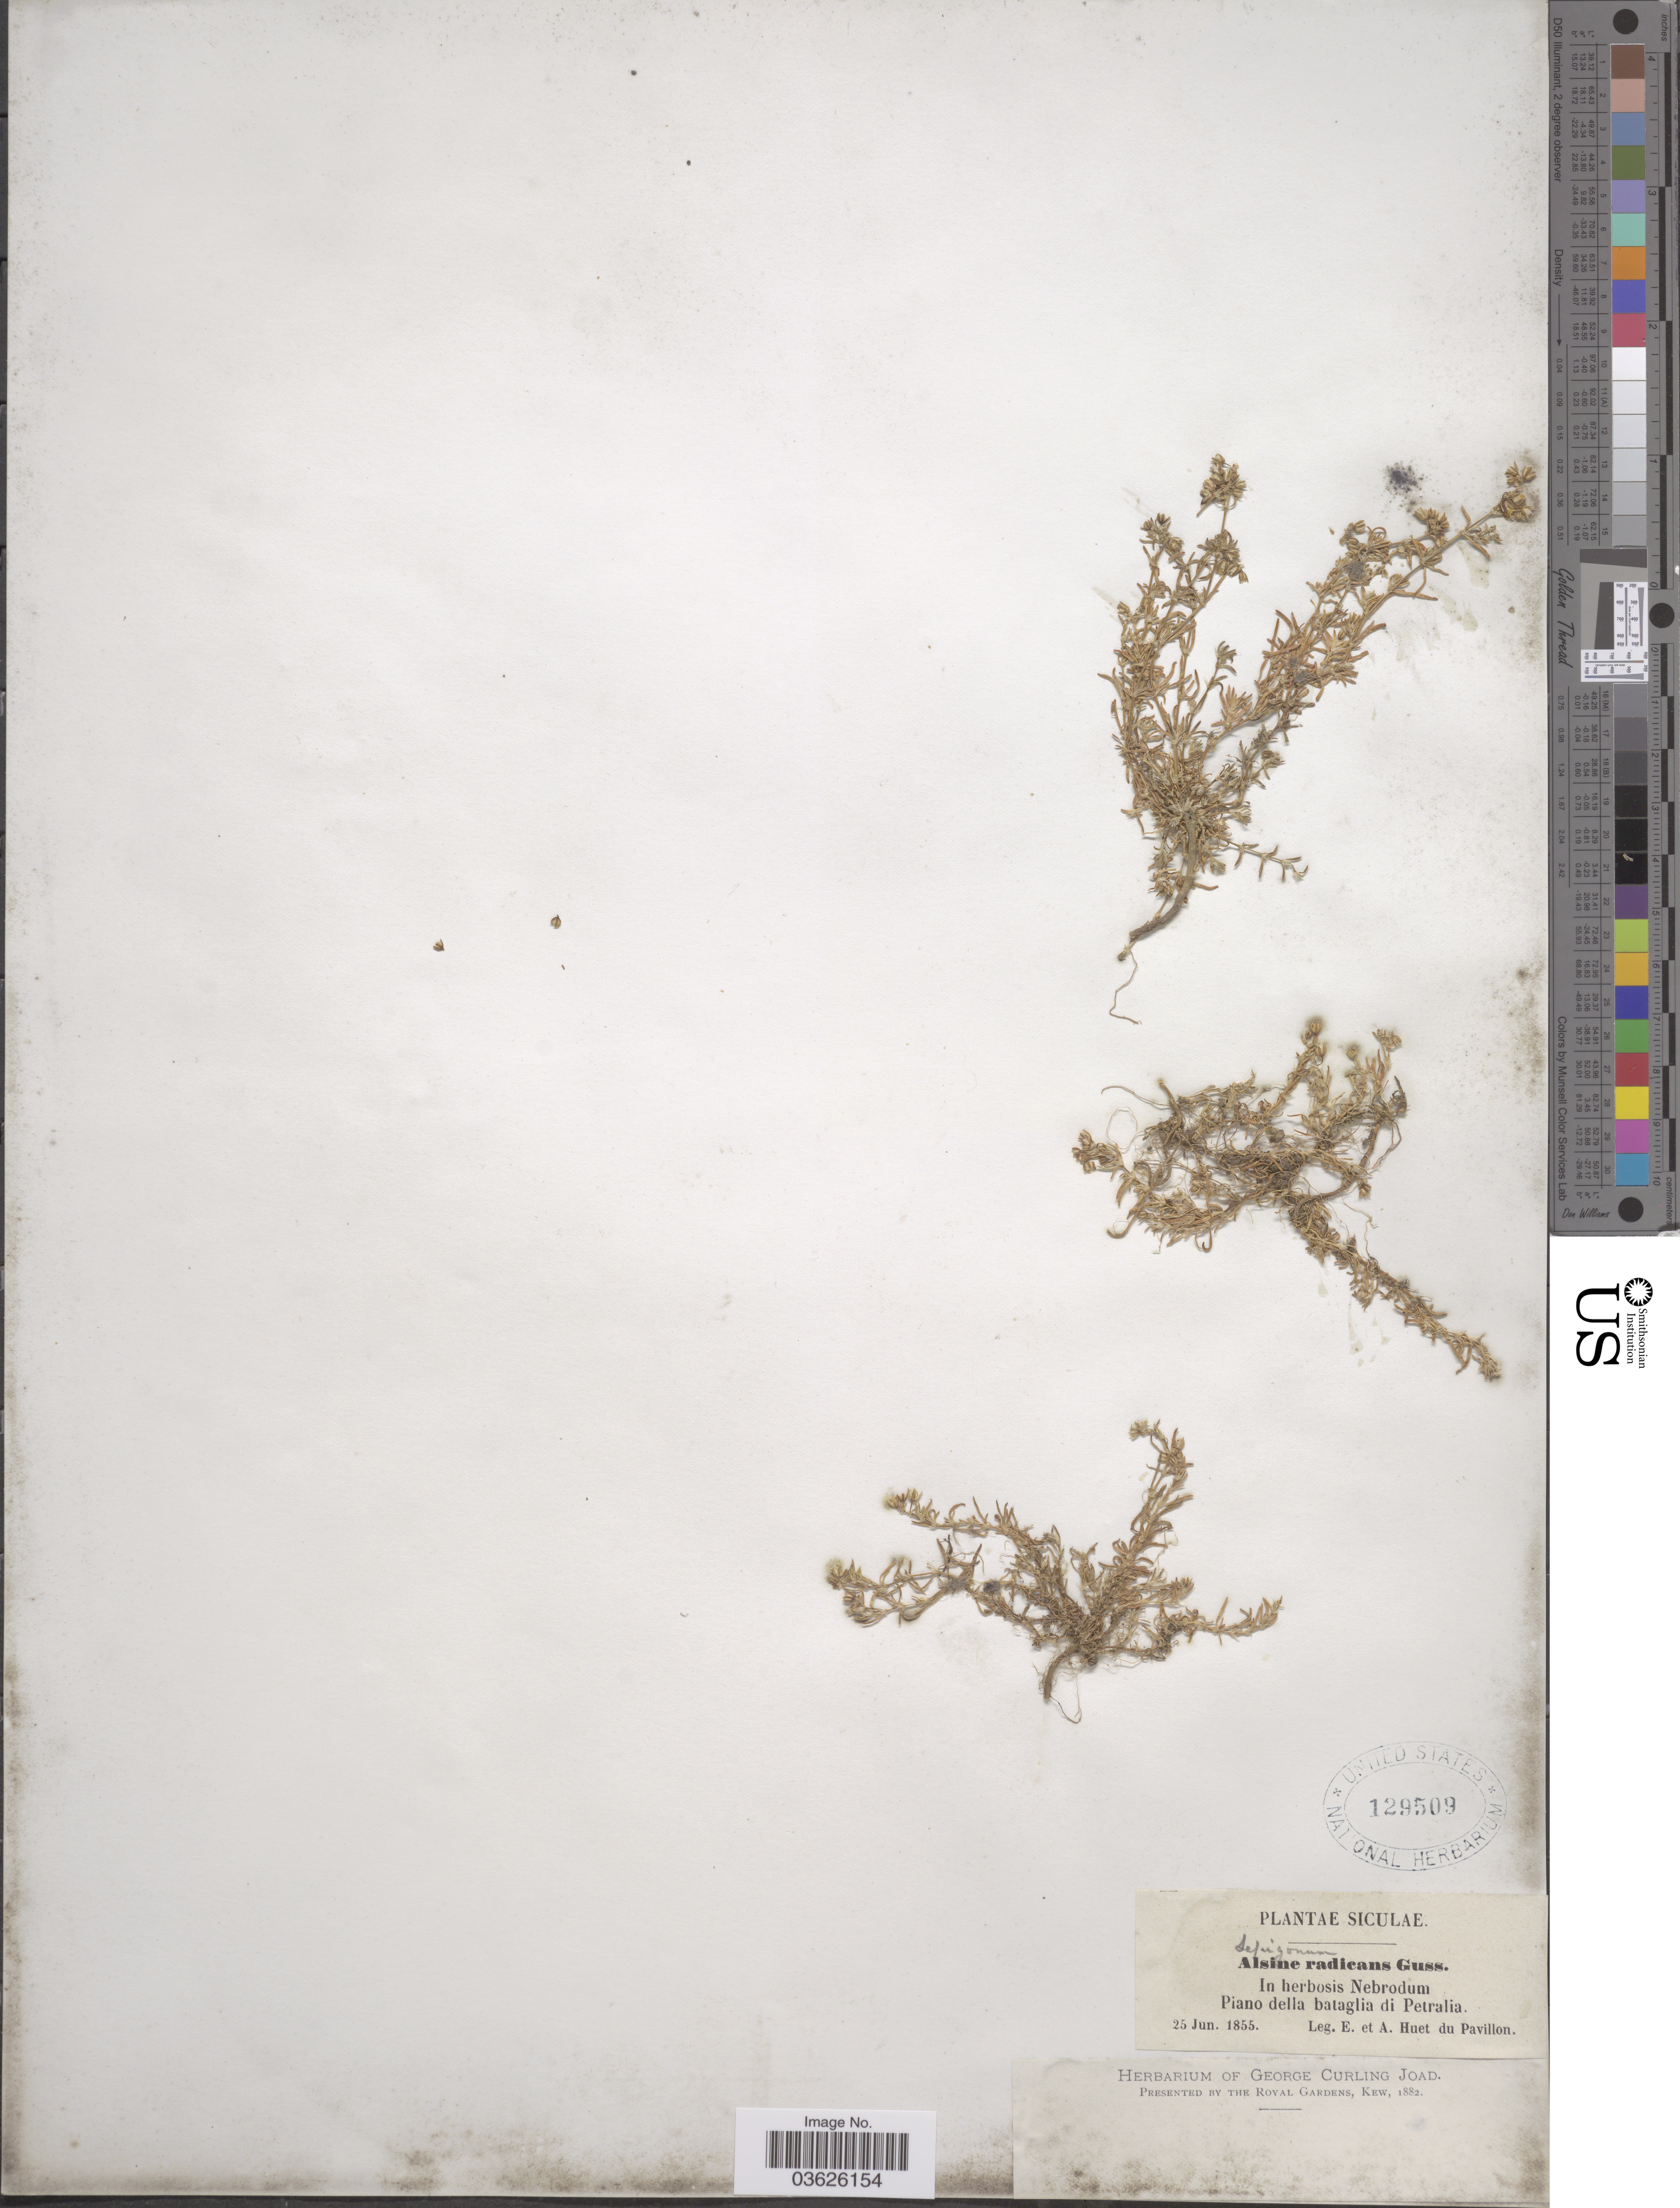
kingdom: Plantae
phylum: Tracheophyta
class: Magnoliopsida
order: Caryophyllales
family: Caryophyllaceae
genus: Spergularia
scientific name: Spergularia radicans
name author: C. Presl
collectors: E. Huet du Pavillon & A. Huet du Pavillon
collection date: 1855-06-25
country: Italy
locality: Siculae. Piano della batgalia di Petralia.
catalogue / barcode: US 129509